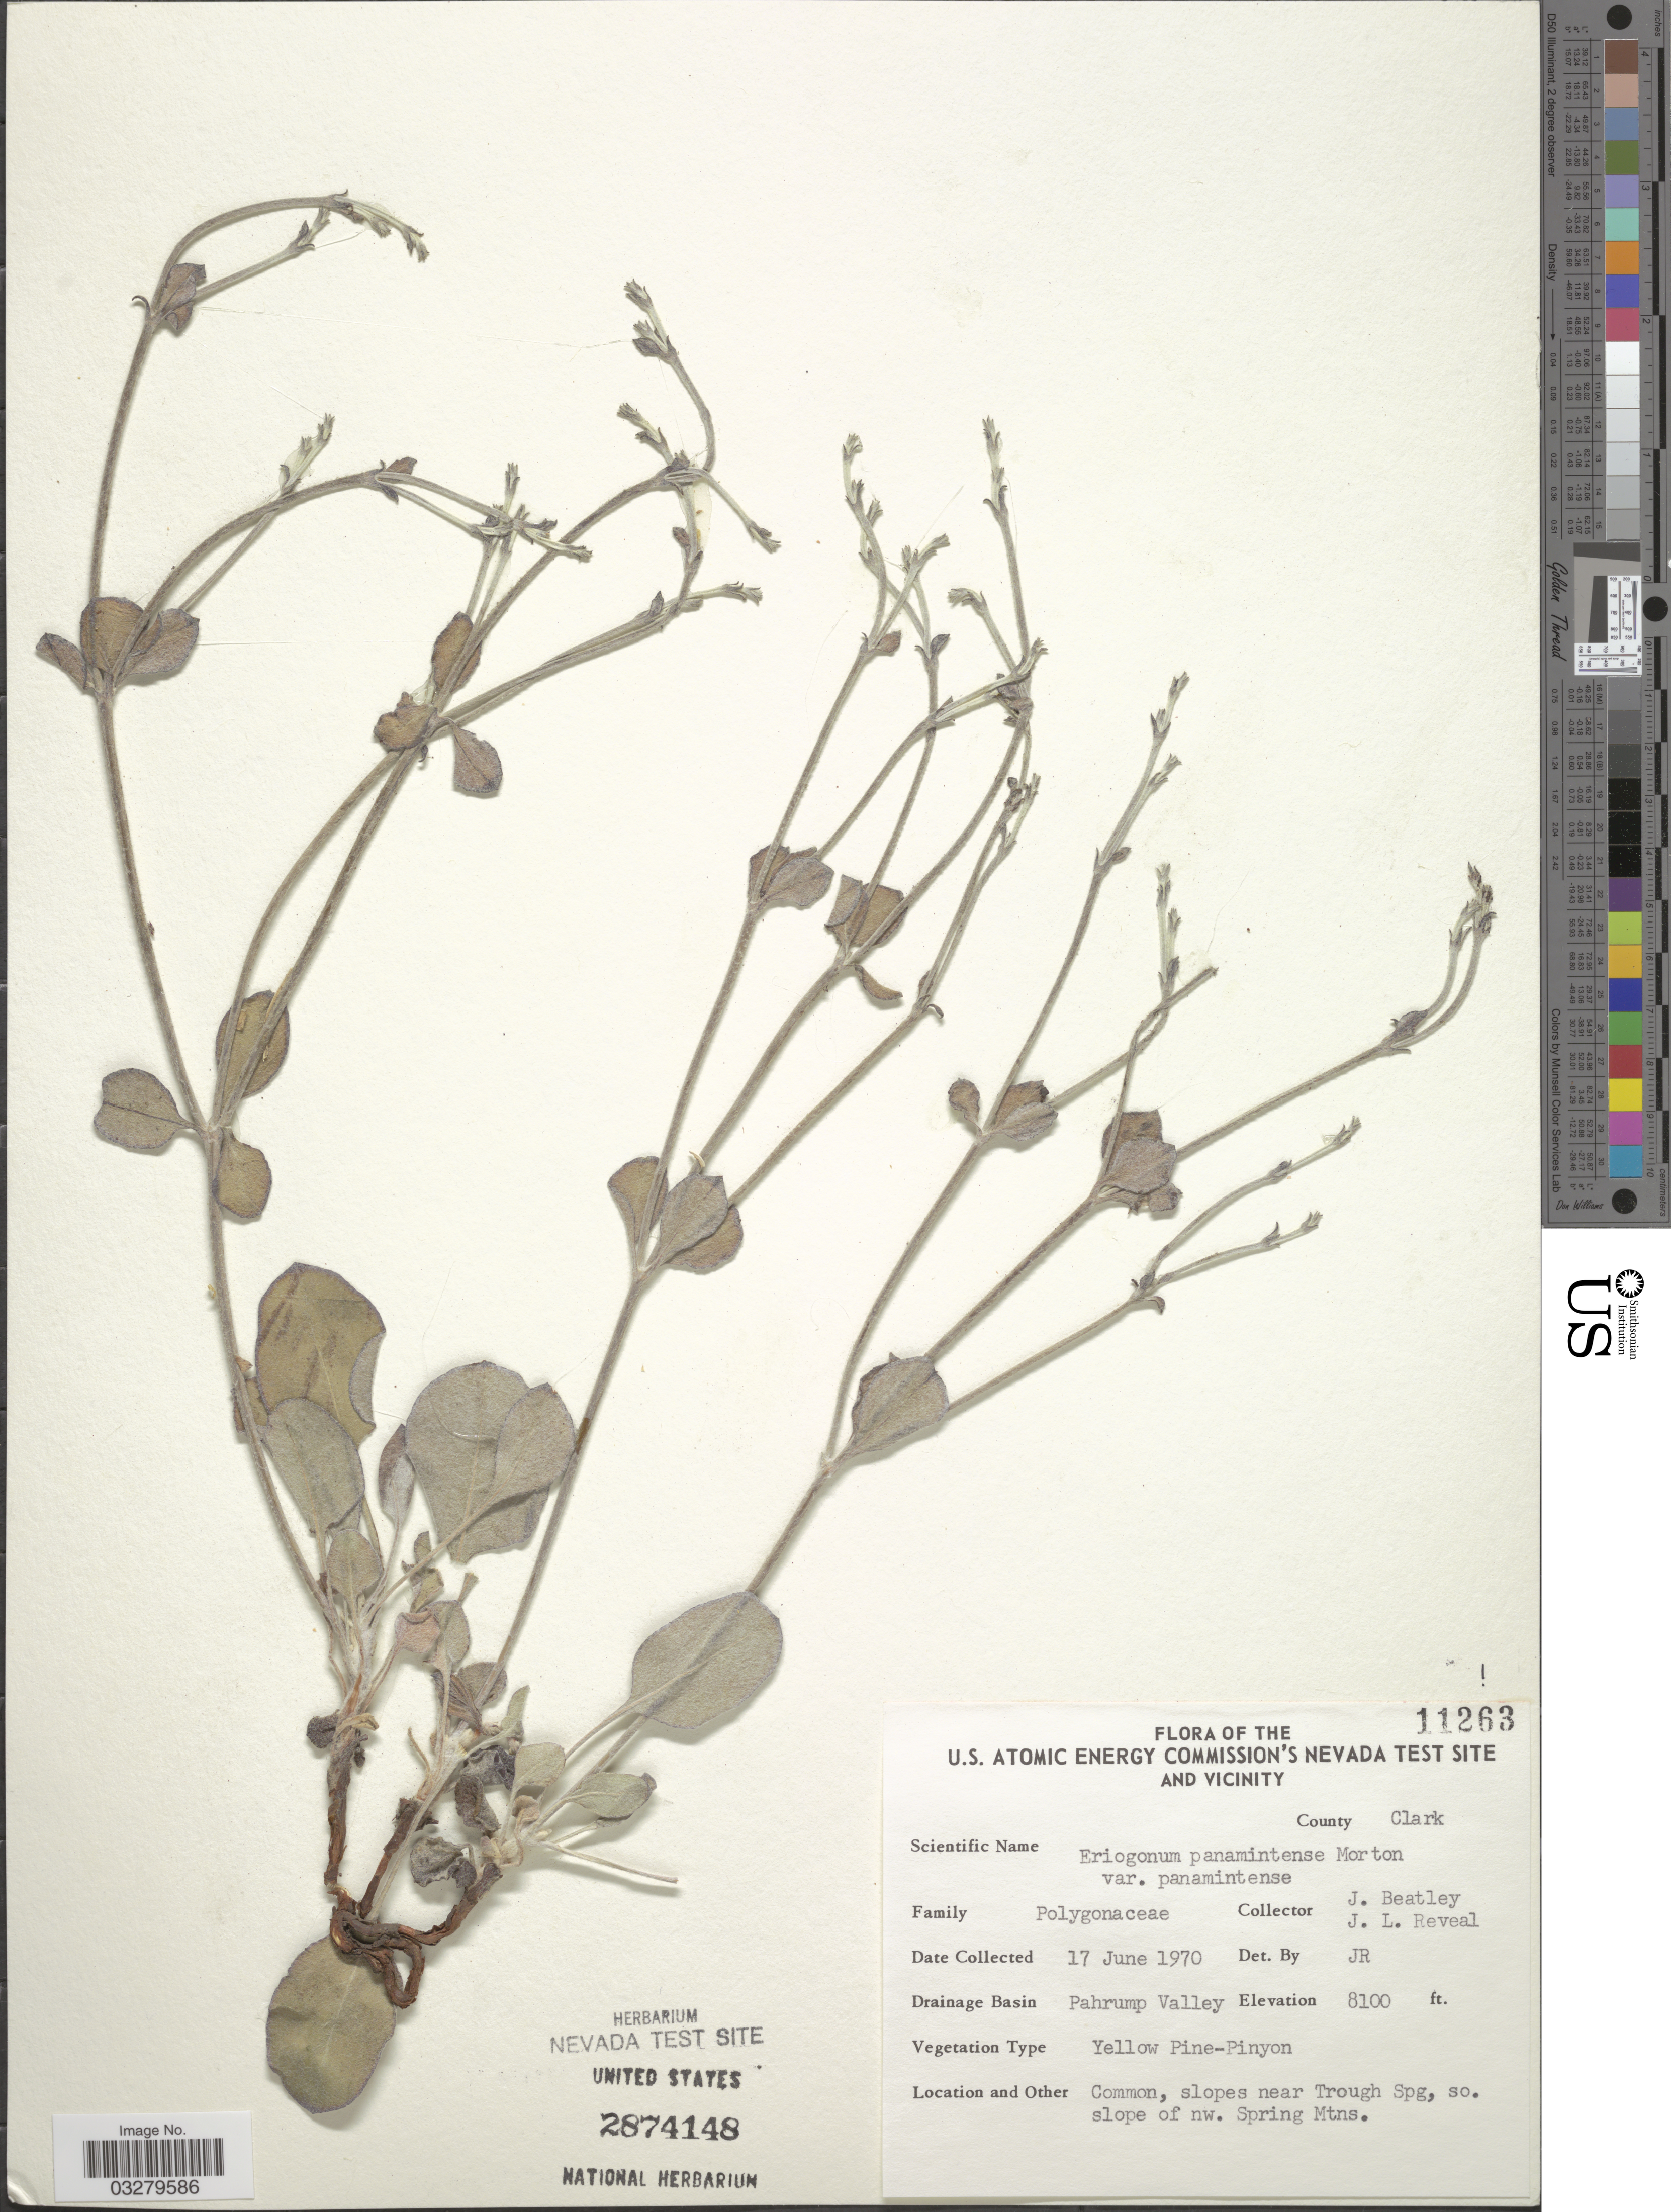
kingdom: Plantae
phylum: Tracheophyta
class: Magnoliopsida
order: Caryophyllales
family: Polygonaceae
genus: Eriogonum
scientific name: Eriogonum panamintense var. panamintense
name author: C.V. Morton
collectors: J. C. Beatley & J. L. Reveal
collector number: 11263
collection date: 1970-06-17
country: United States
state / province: Nevada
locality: U.S. Atomic Energy Commission's Nevada Test Site and Vicinity. County Clark. Drainage Basin Pahrump Valley. Slopes near Trough Spg, so. slope of nw. Spring Mtns.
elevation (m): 2469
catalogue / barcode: US 2874148